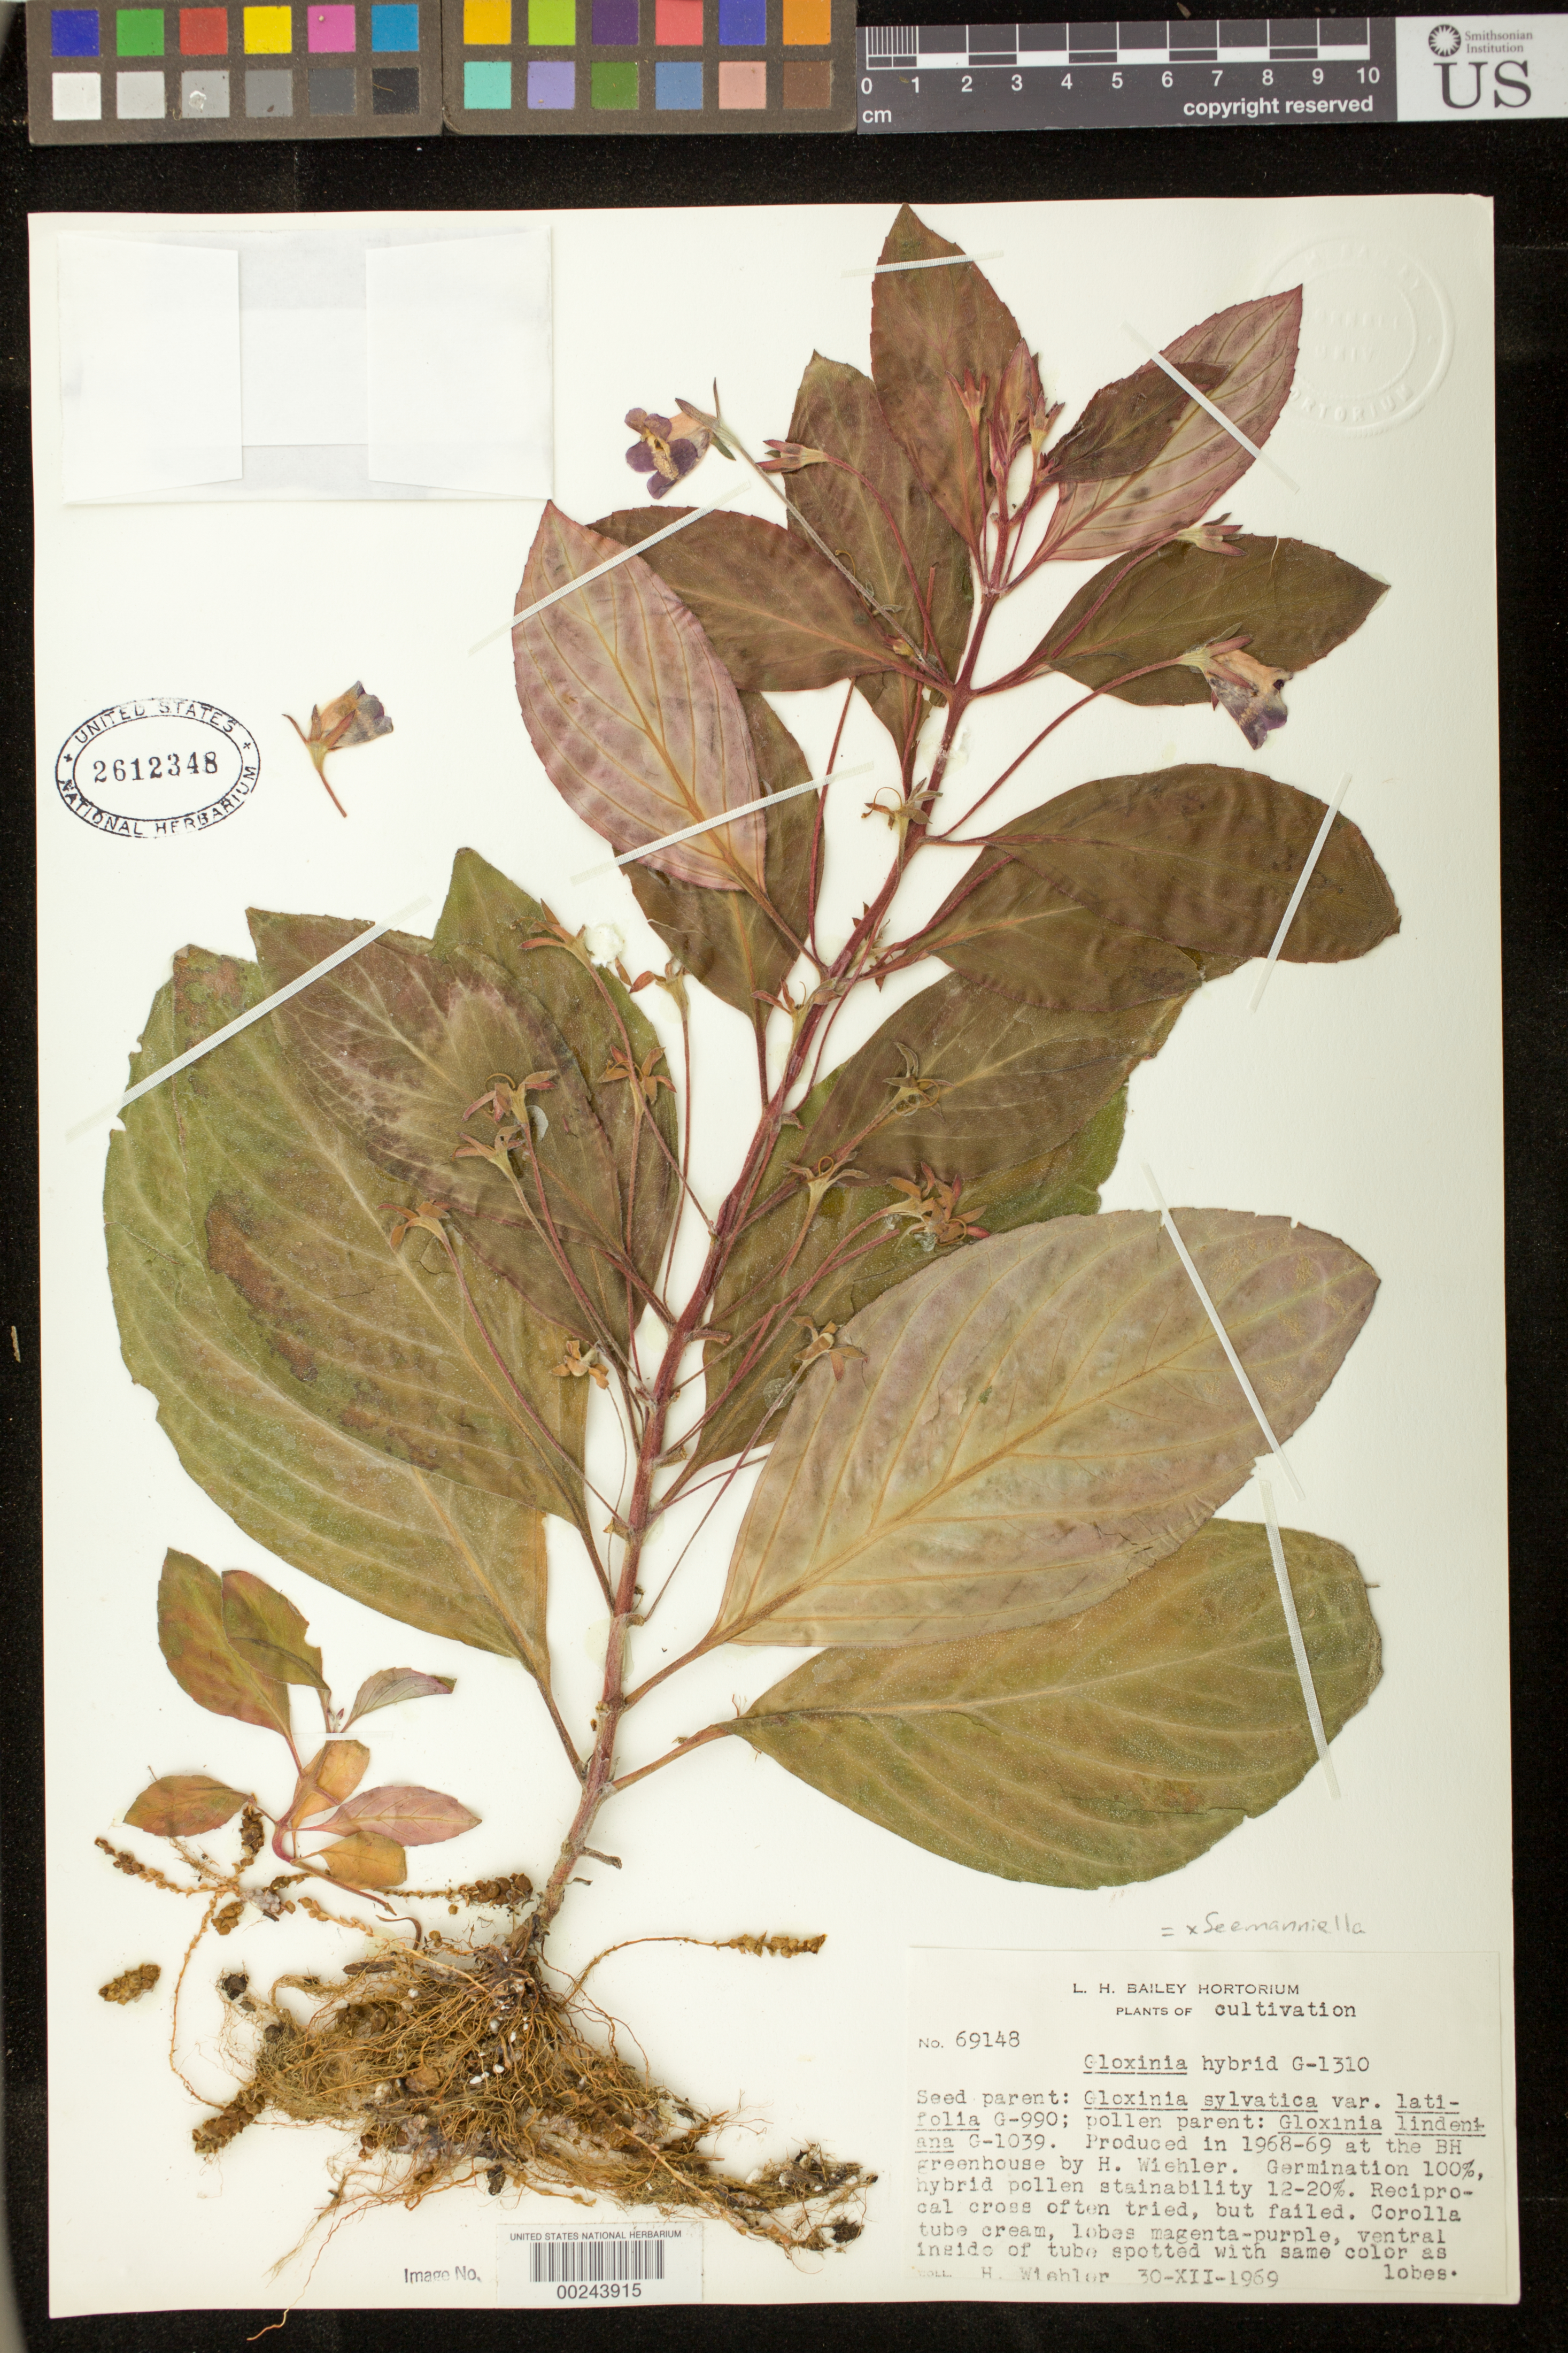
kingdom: Plantae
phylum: Tracheophyta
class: Magnoliopsida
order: Lamiales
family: Gesneriaceae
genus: Gloxinia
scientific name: Gloxinia hybrid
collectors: H. J. Wiehler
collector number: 69148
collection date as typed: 30 Dec 1969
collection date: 1969-12-30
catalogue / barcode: US 2612348